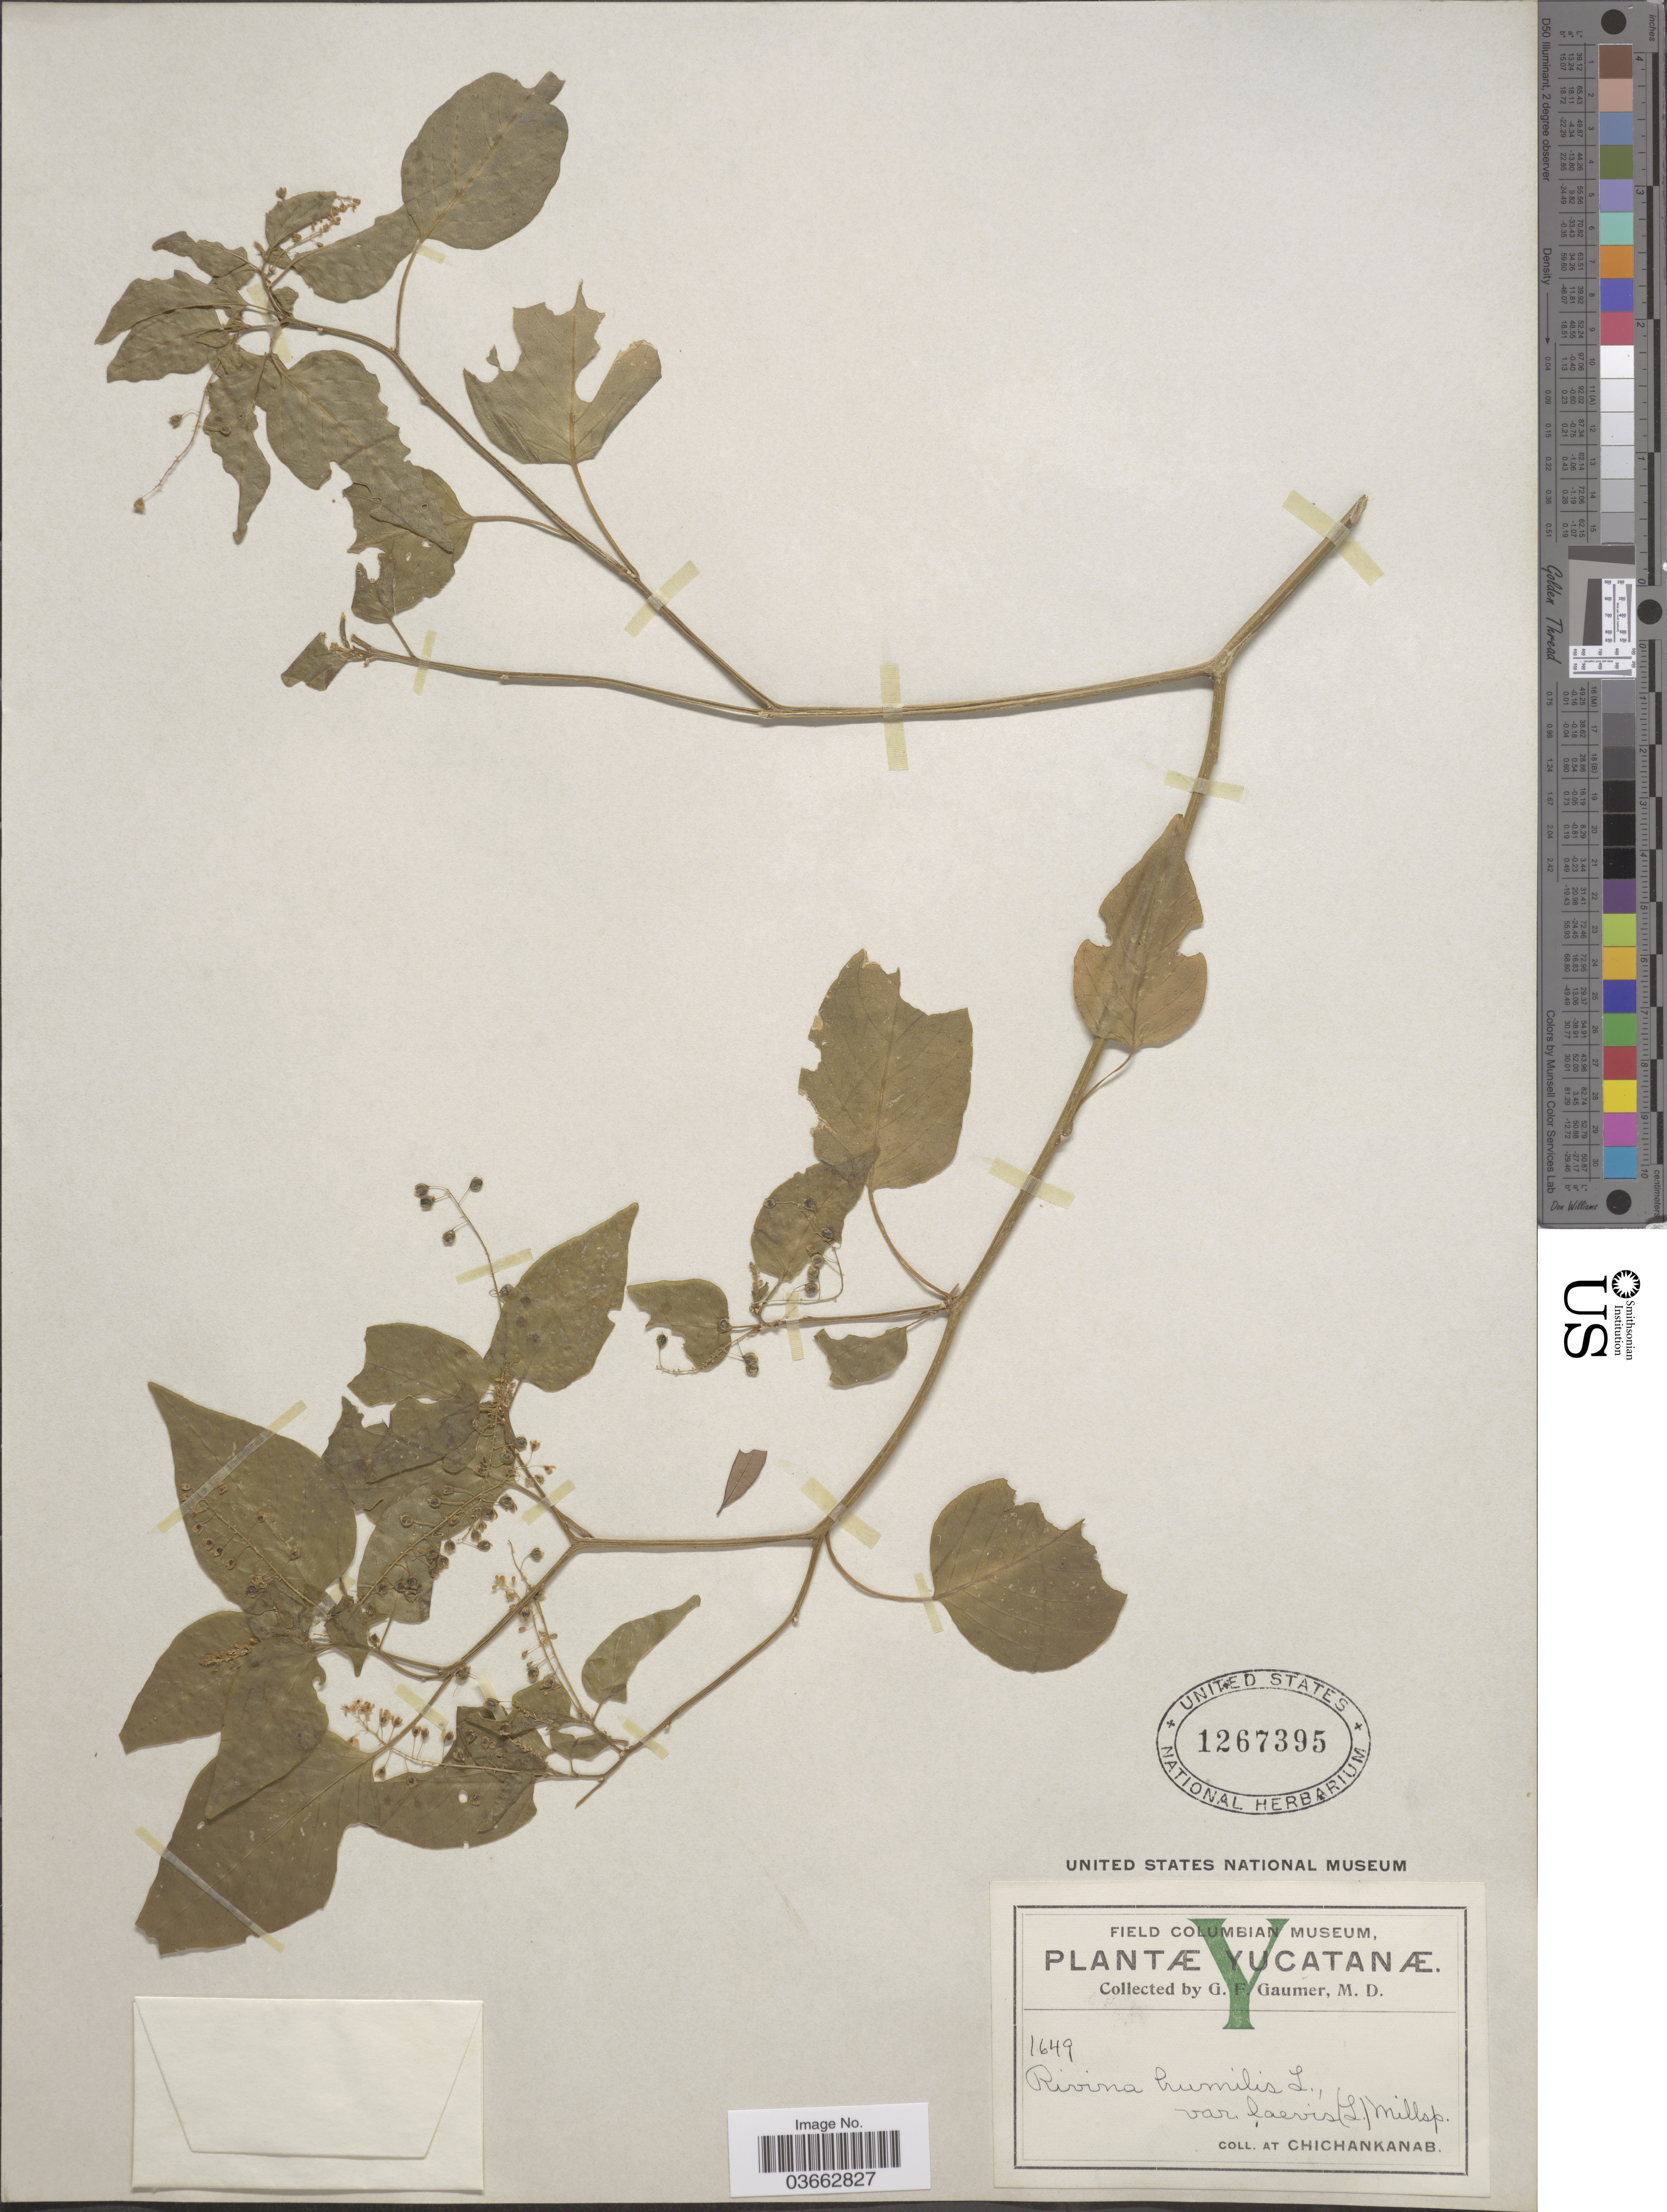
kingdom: Plantae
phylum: Tracheophyta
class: Magnoliopsida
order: Caryophyllales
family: Phytolaccaceae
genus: Rivina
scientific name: Rivina humilis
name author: L.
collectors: G. F. Gaumer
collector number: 1649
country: Mexico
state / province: Yucatán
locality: At Chichankanab.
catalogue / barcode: US 1267395